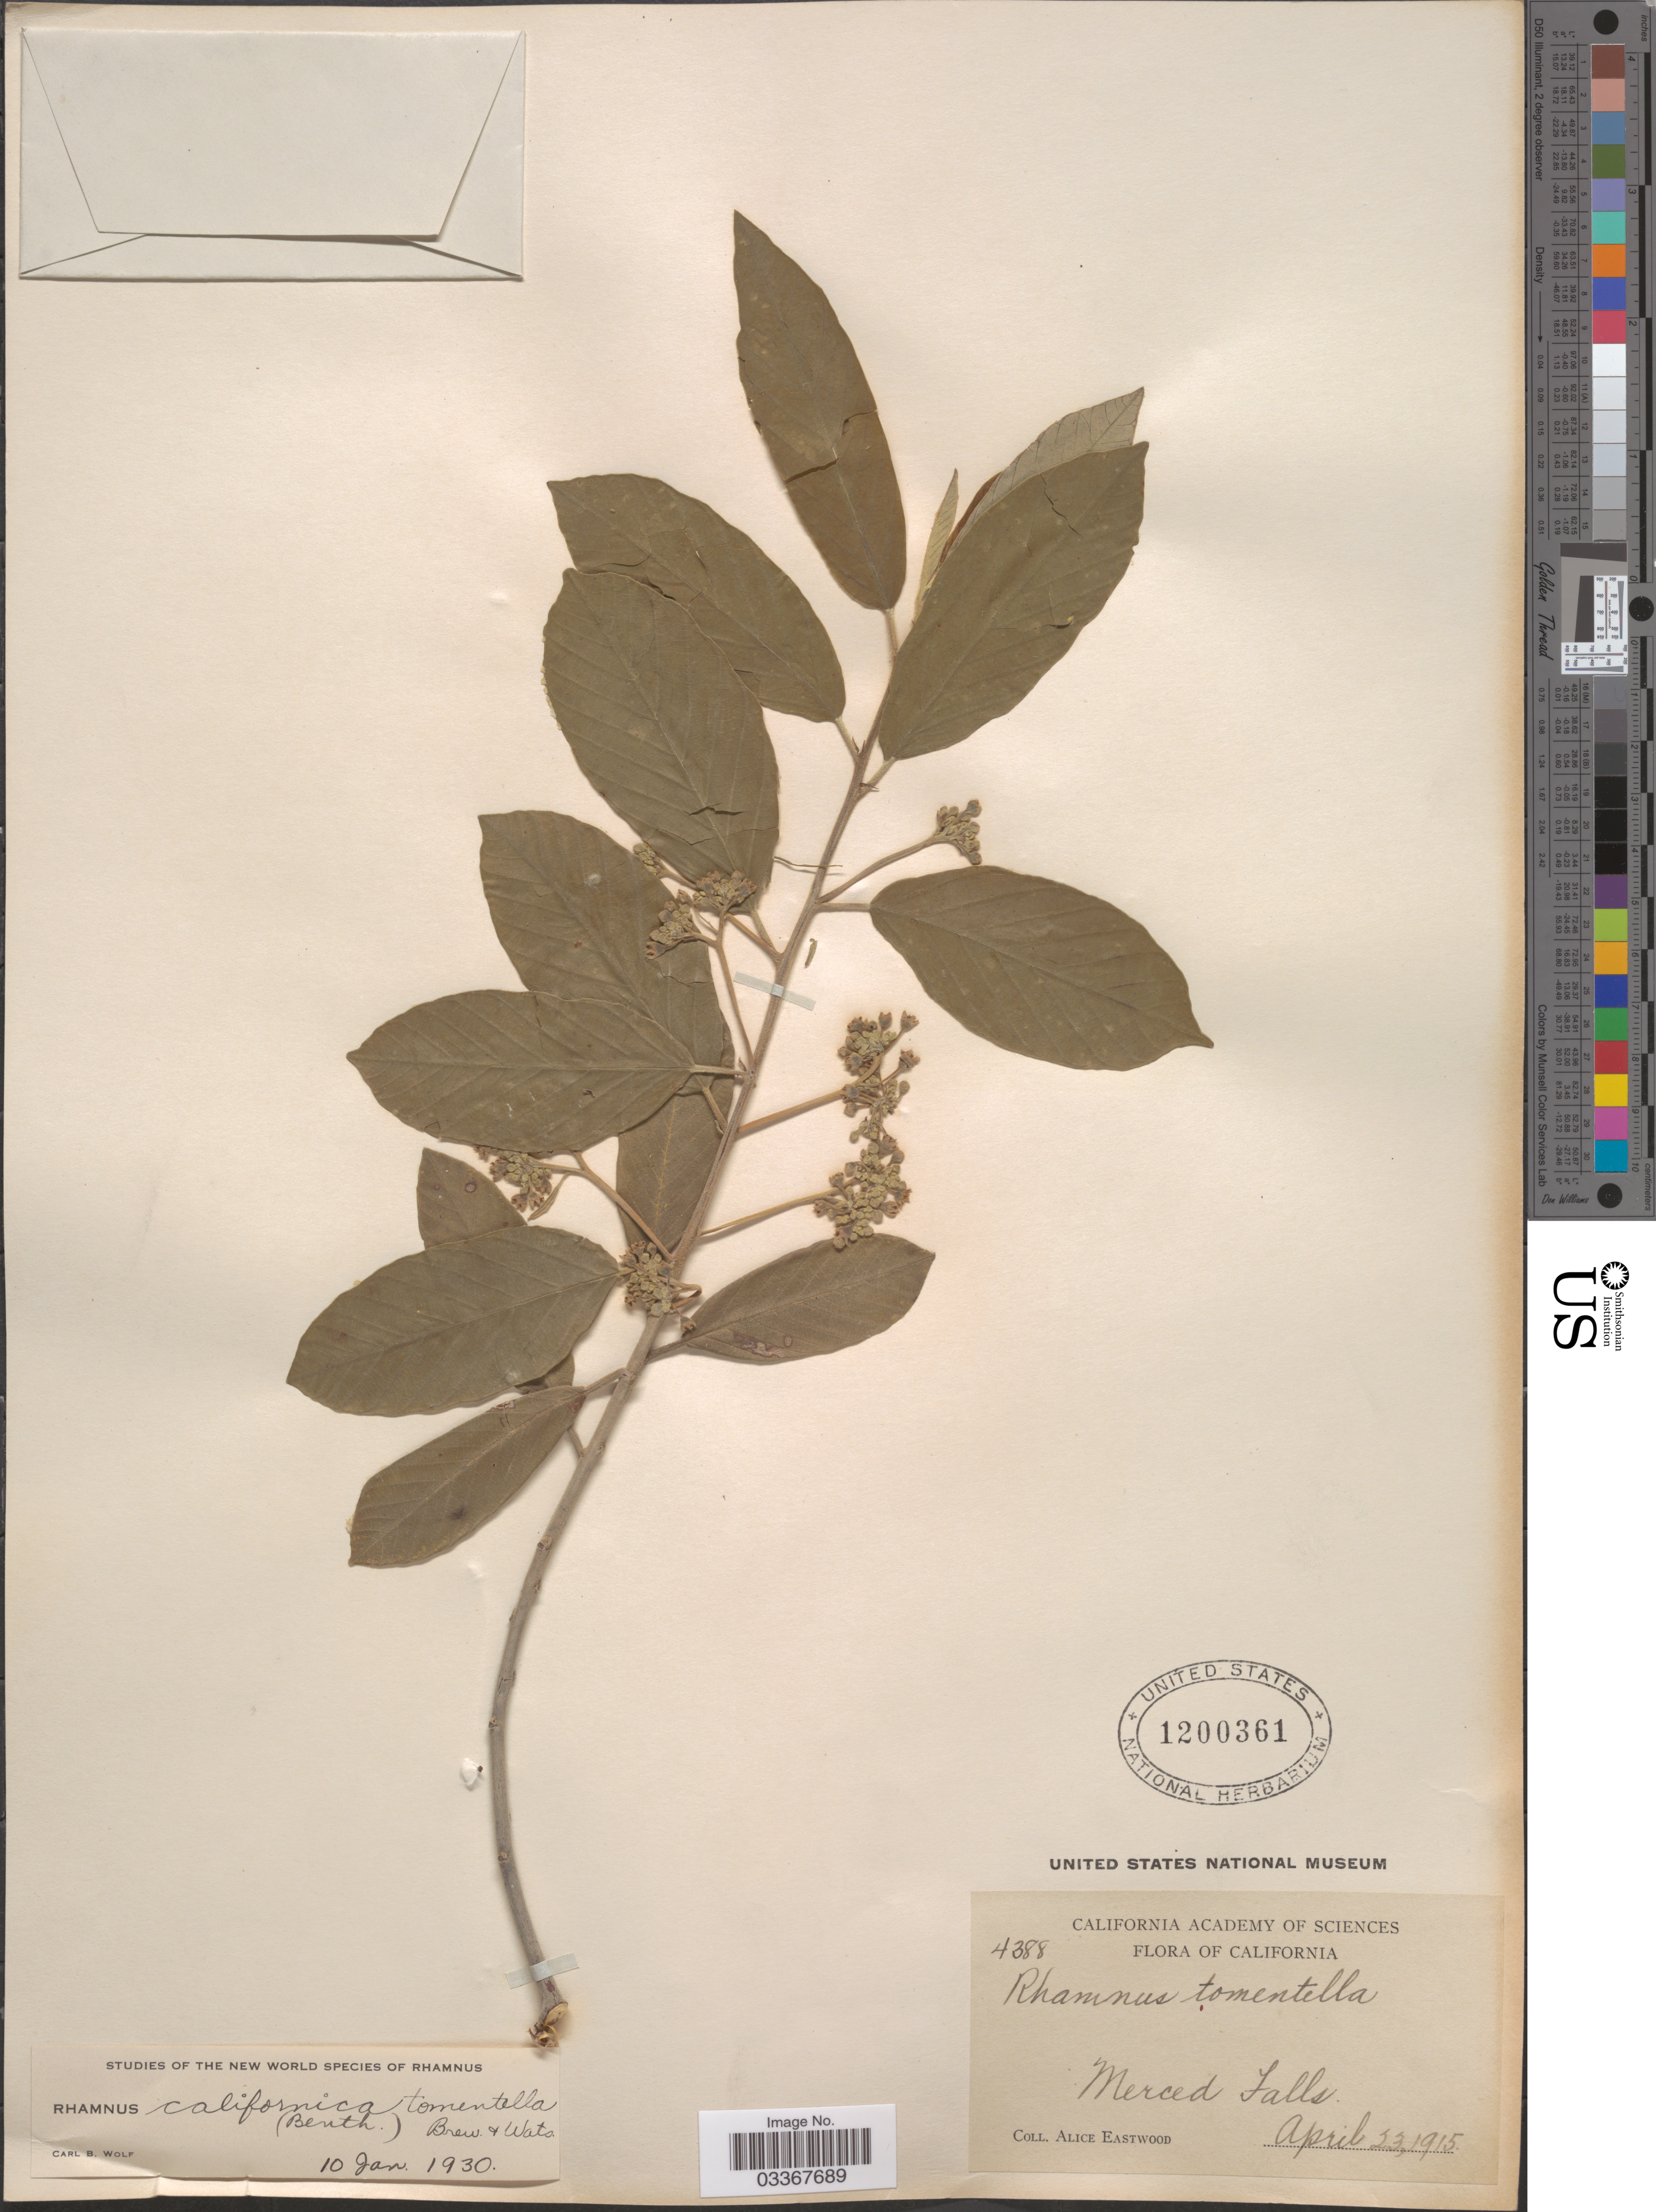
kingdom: Plantae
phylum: Tracheophyta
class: Magnoliopsida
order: Rosales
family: Rhamnaceae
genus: Frangula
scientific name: Frangula californica subsp. tomentella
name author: (Benth.) Kartesz & Gandhi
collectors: A. Eastwood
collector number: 4388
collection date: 1915-04-23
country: United States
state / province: California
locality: Merced Falls.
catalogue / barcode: US 1200361